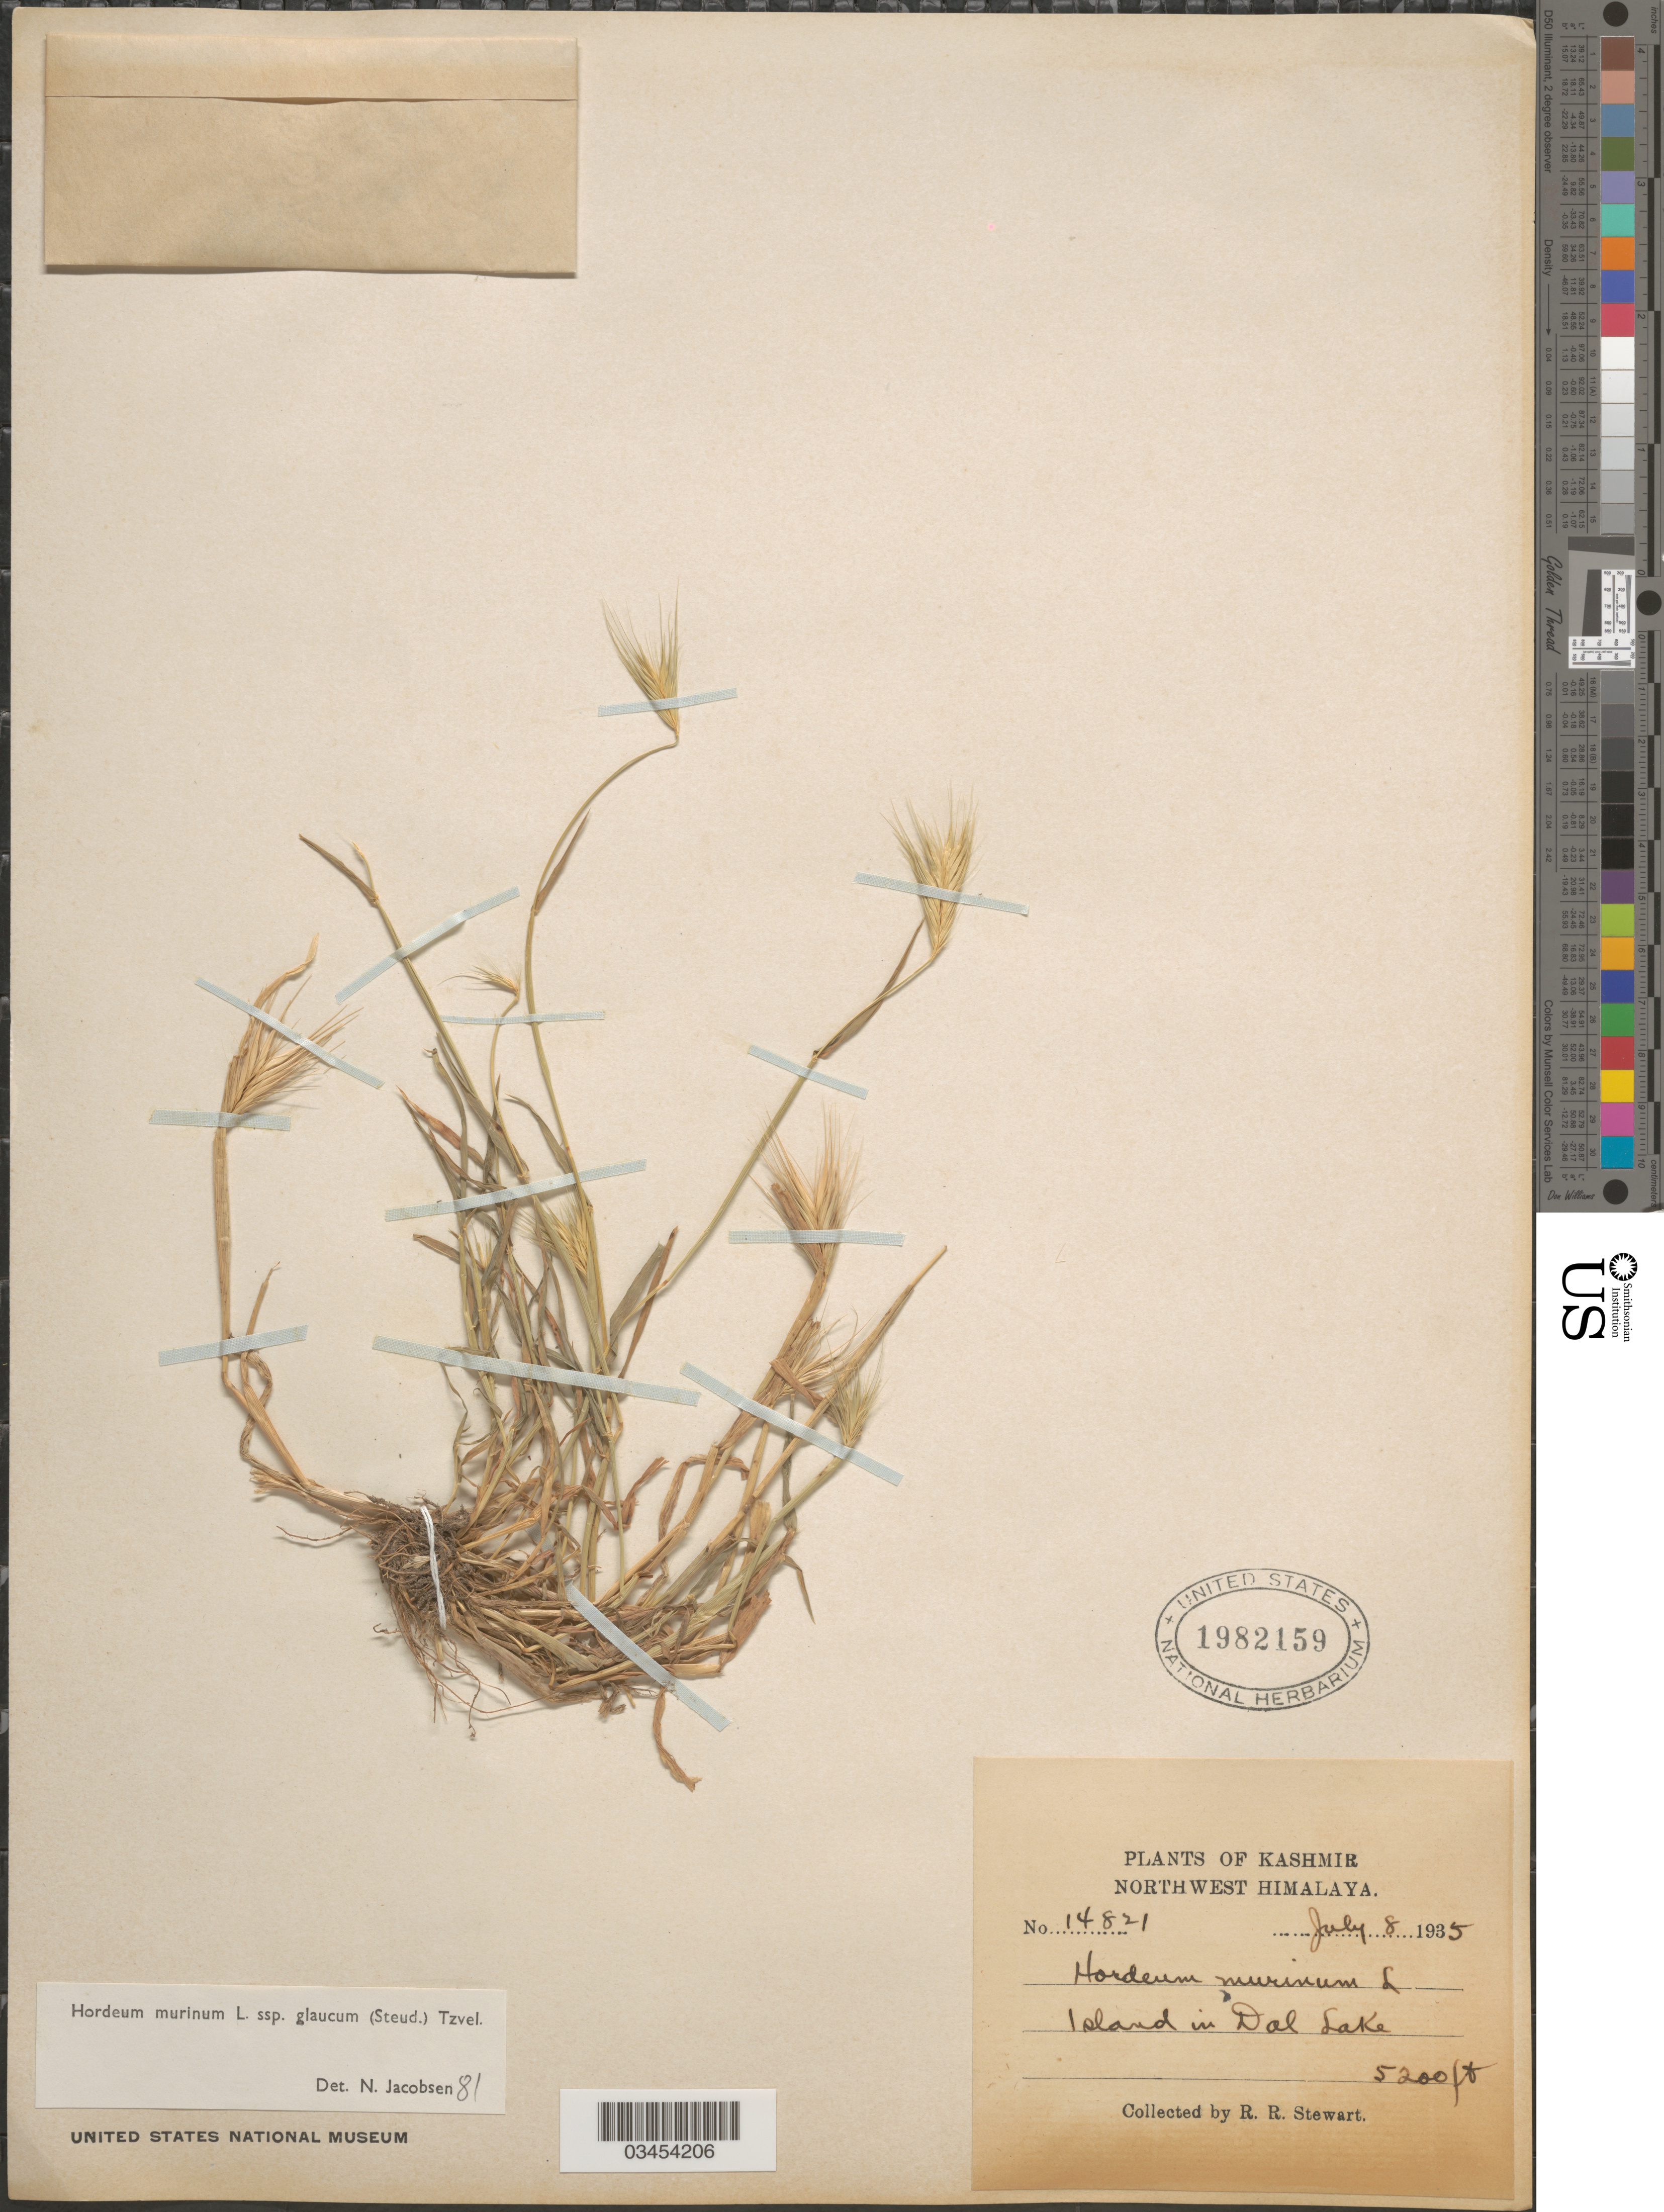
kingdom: Plantae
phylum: Tracheophyta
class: Liliopsida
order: Poales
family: Poaceae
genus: Hordeum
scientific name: Hordeum murinum subsp. glaucum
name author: (Steud.) Tzvelev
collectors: R. Stewart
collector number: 14821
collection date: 1935-07-08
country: India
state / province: Jammu and Kashmir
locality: Kashmir. Northwest Himalaya. Island in Dal Lake.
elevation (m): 1585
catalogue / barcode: US 1982159